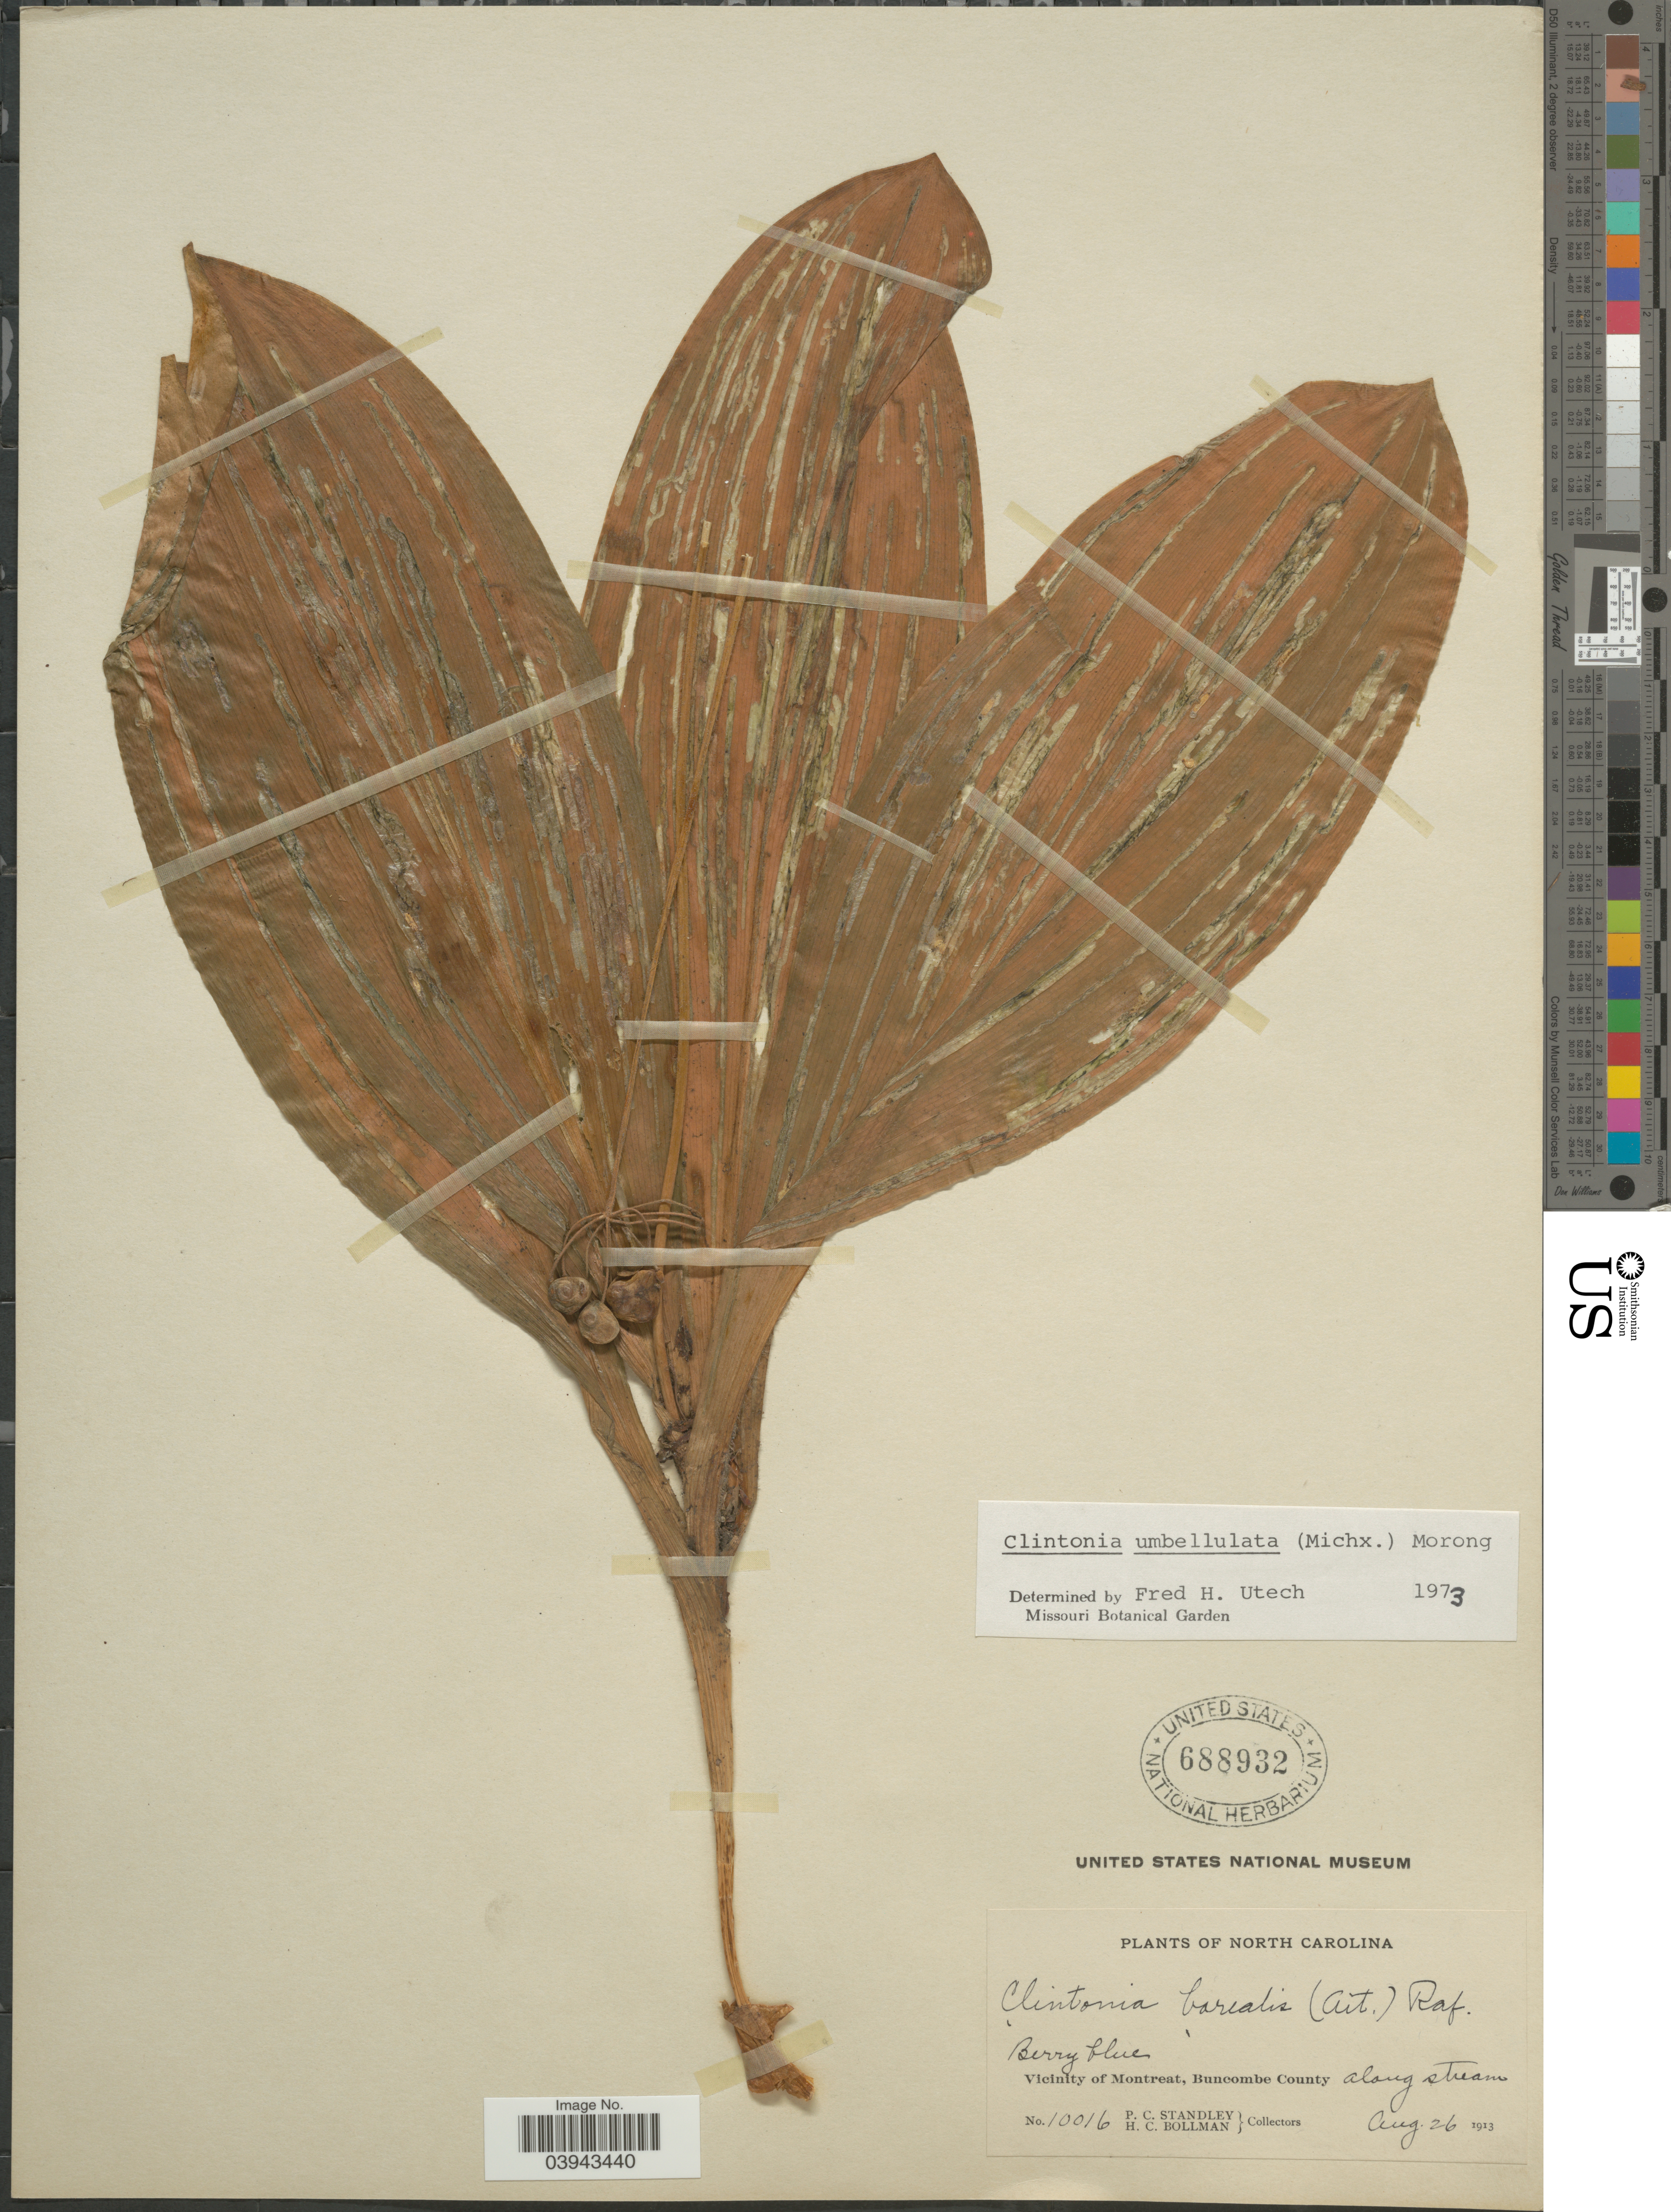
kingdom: Plantae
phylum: Tracheophyta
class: Liliopsida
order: Liliales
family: Liliaceae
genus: Clintonia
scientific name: Clintonia umbellulata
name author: (Michx.) Morong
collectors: P. C. Standley & H. C. Bollman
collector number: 10016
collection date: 1913-08-26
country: United States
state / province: North Carolina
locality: Vicinity of Montreat, Buncombe County, along stream.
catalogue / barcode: US 688932